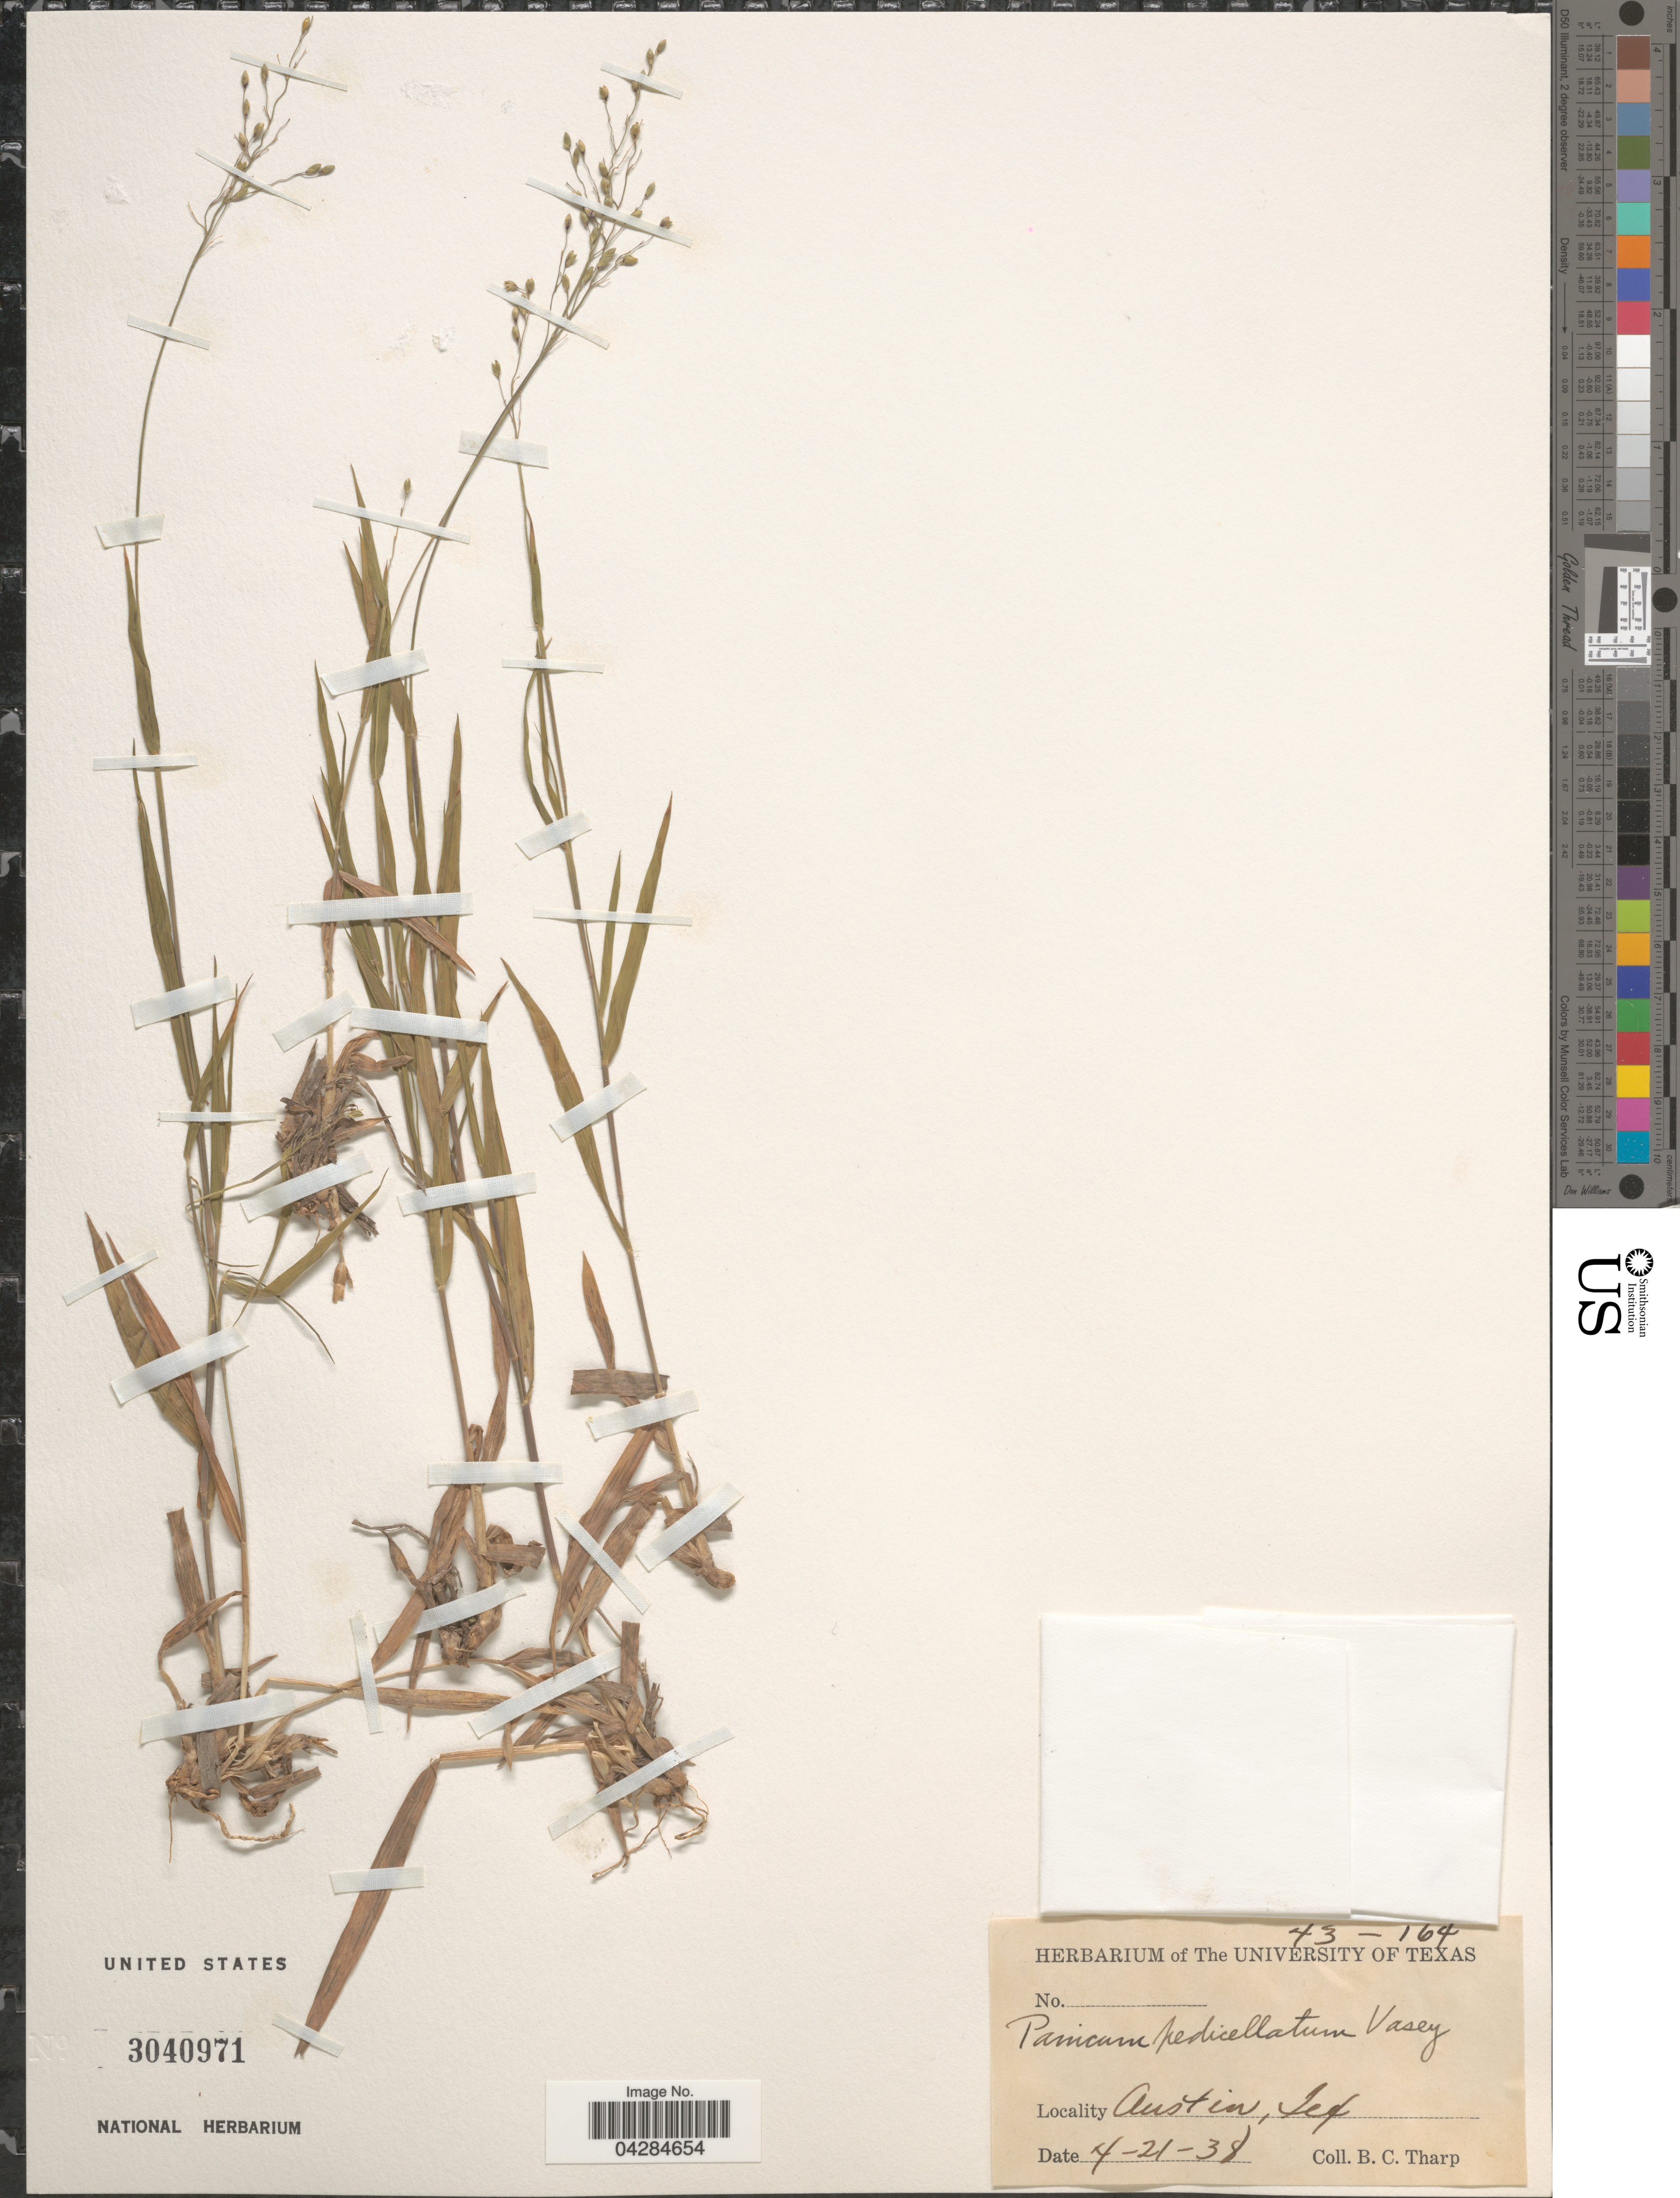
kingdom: Plantae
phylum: Tracheophyta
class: Liliopsida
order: Poales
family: Poaceae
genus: Dichanthelium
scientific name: Dichanthelium pedicellatum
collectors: B. C. Tharp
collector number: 43-164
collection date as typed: Transcribed d/m/y: 21/4/38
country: United States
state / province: Texas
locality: Austin.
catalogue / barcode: US 3040971